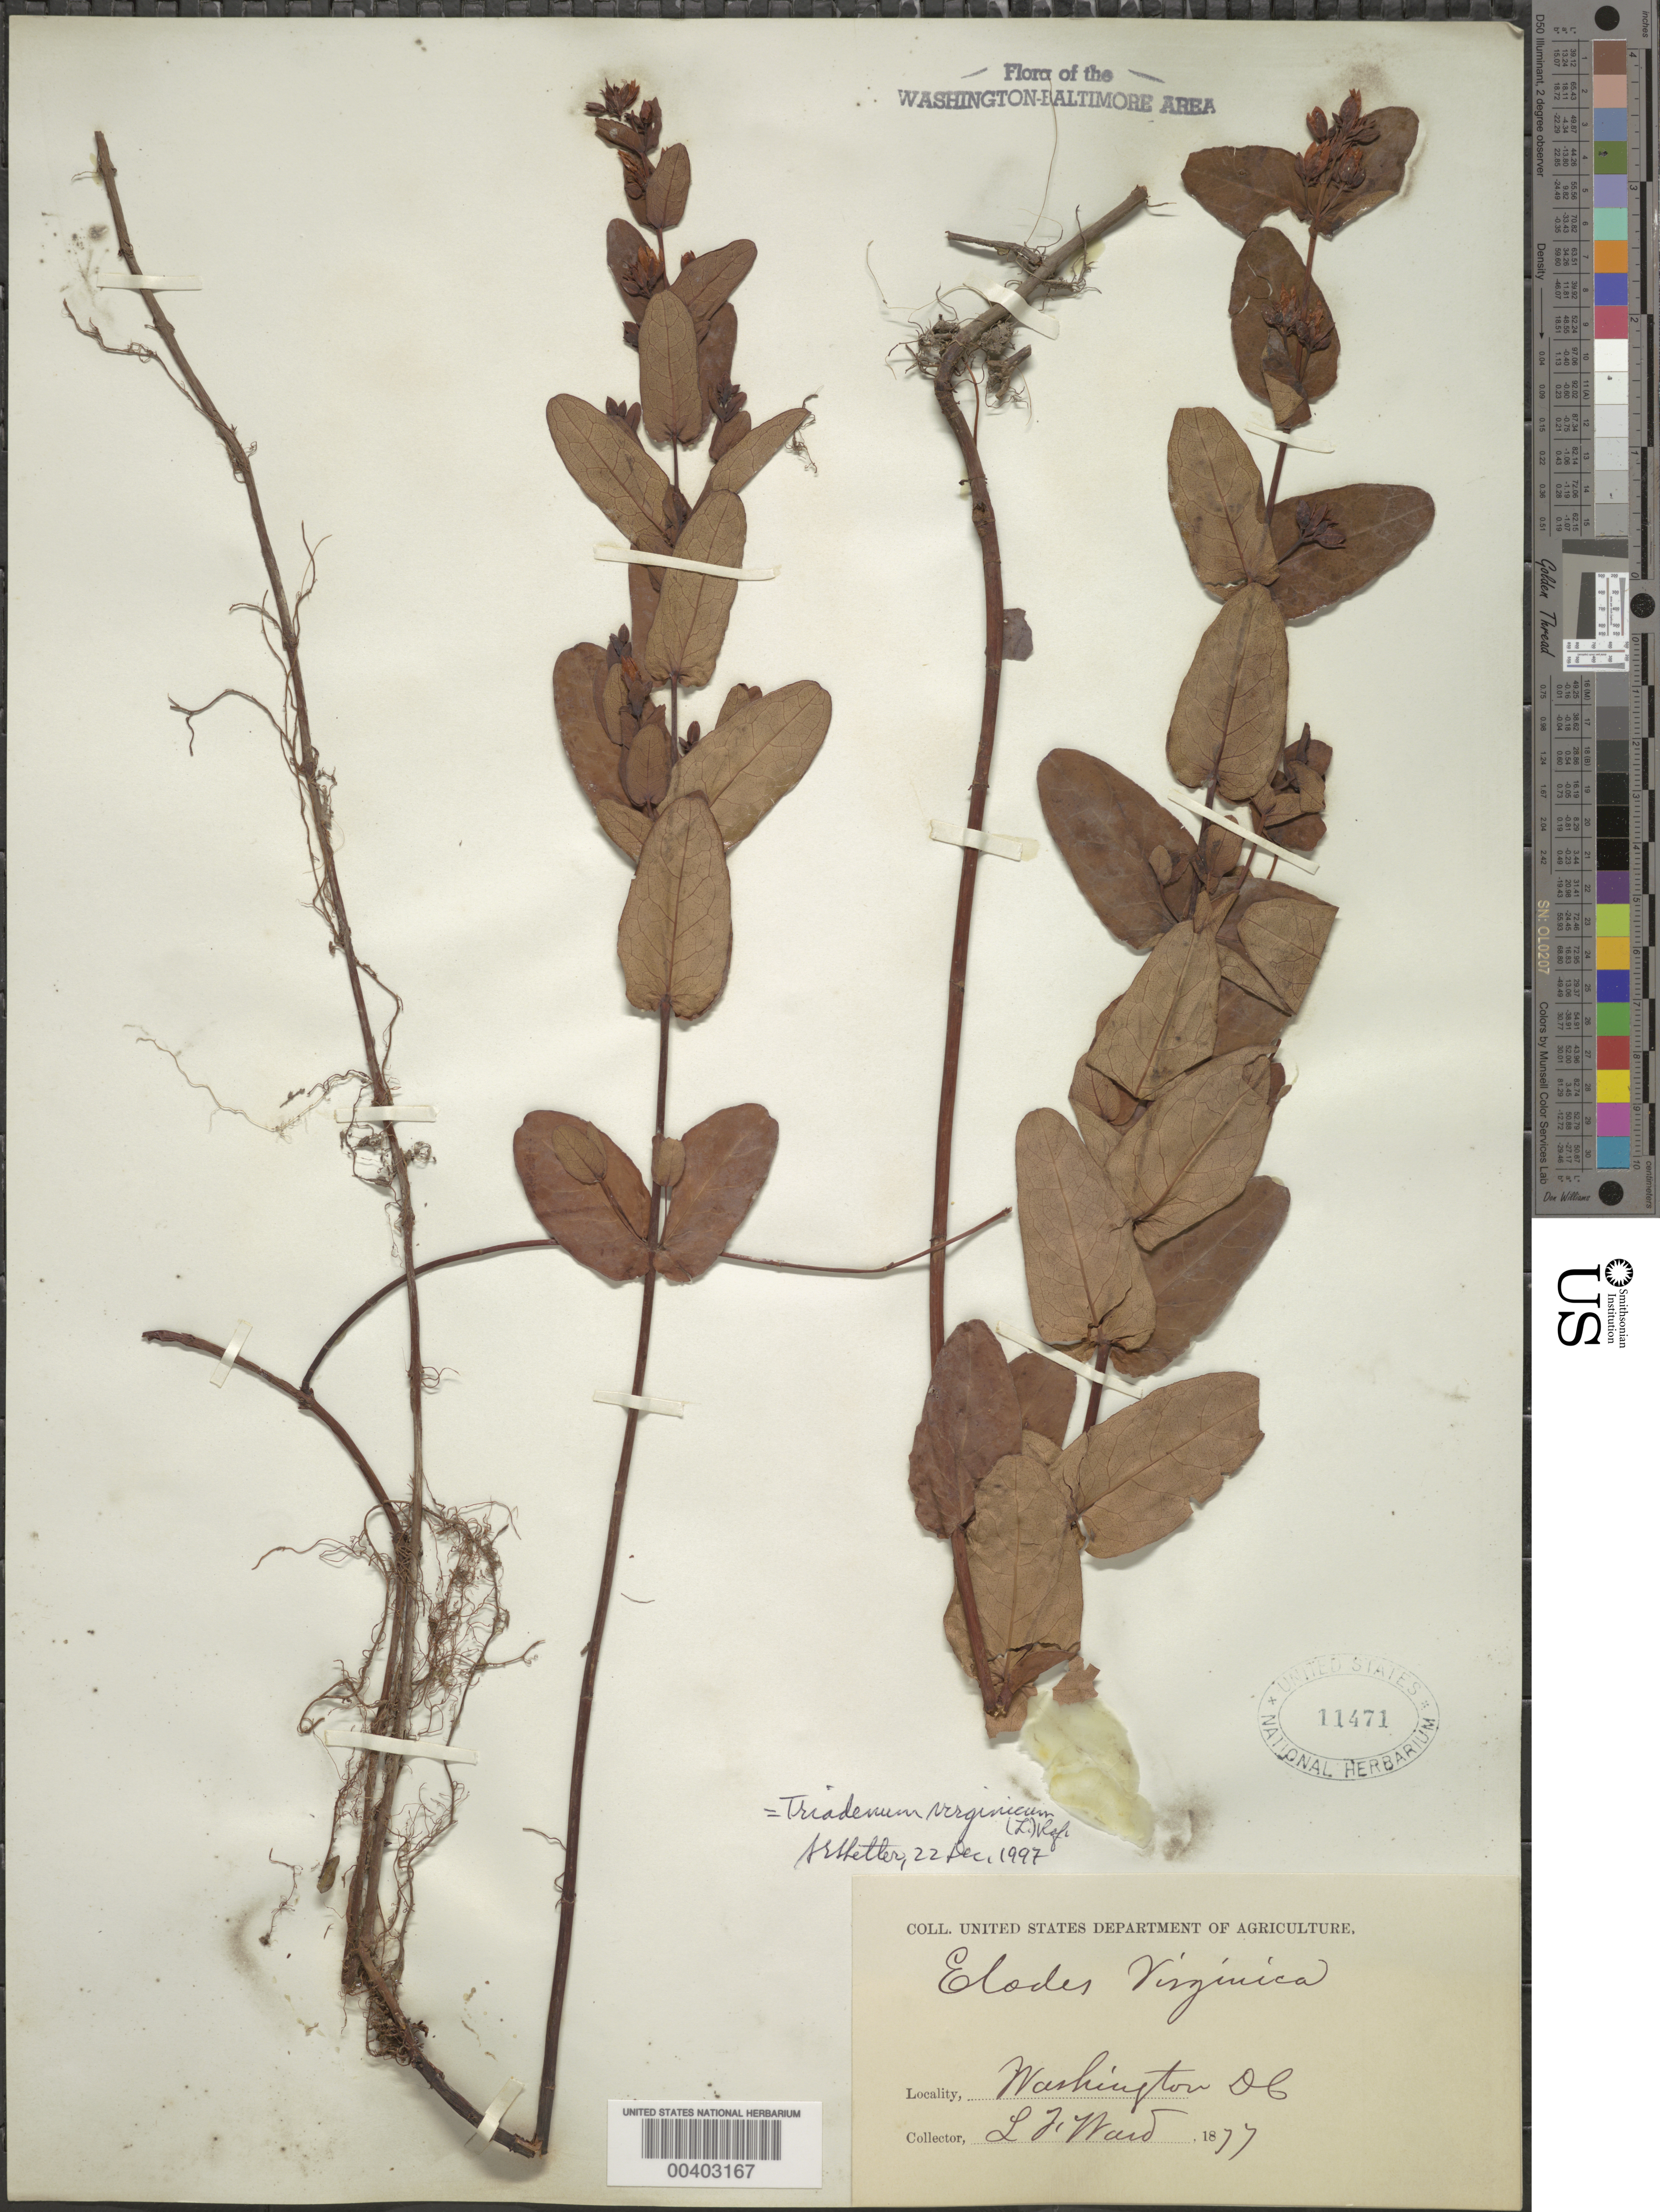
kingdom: Plantae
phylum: Tracheophyta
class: Magnoliopsida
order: Malpighiales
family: Hypericaceae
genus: Triadenum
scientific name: Triadenum virginicum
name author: (L.) Raf.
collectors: L. F. Ward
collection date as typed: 1877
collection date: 1877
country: United States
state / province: District of Columbia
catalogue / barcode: US 11471